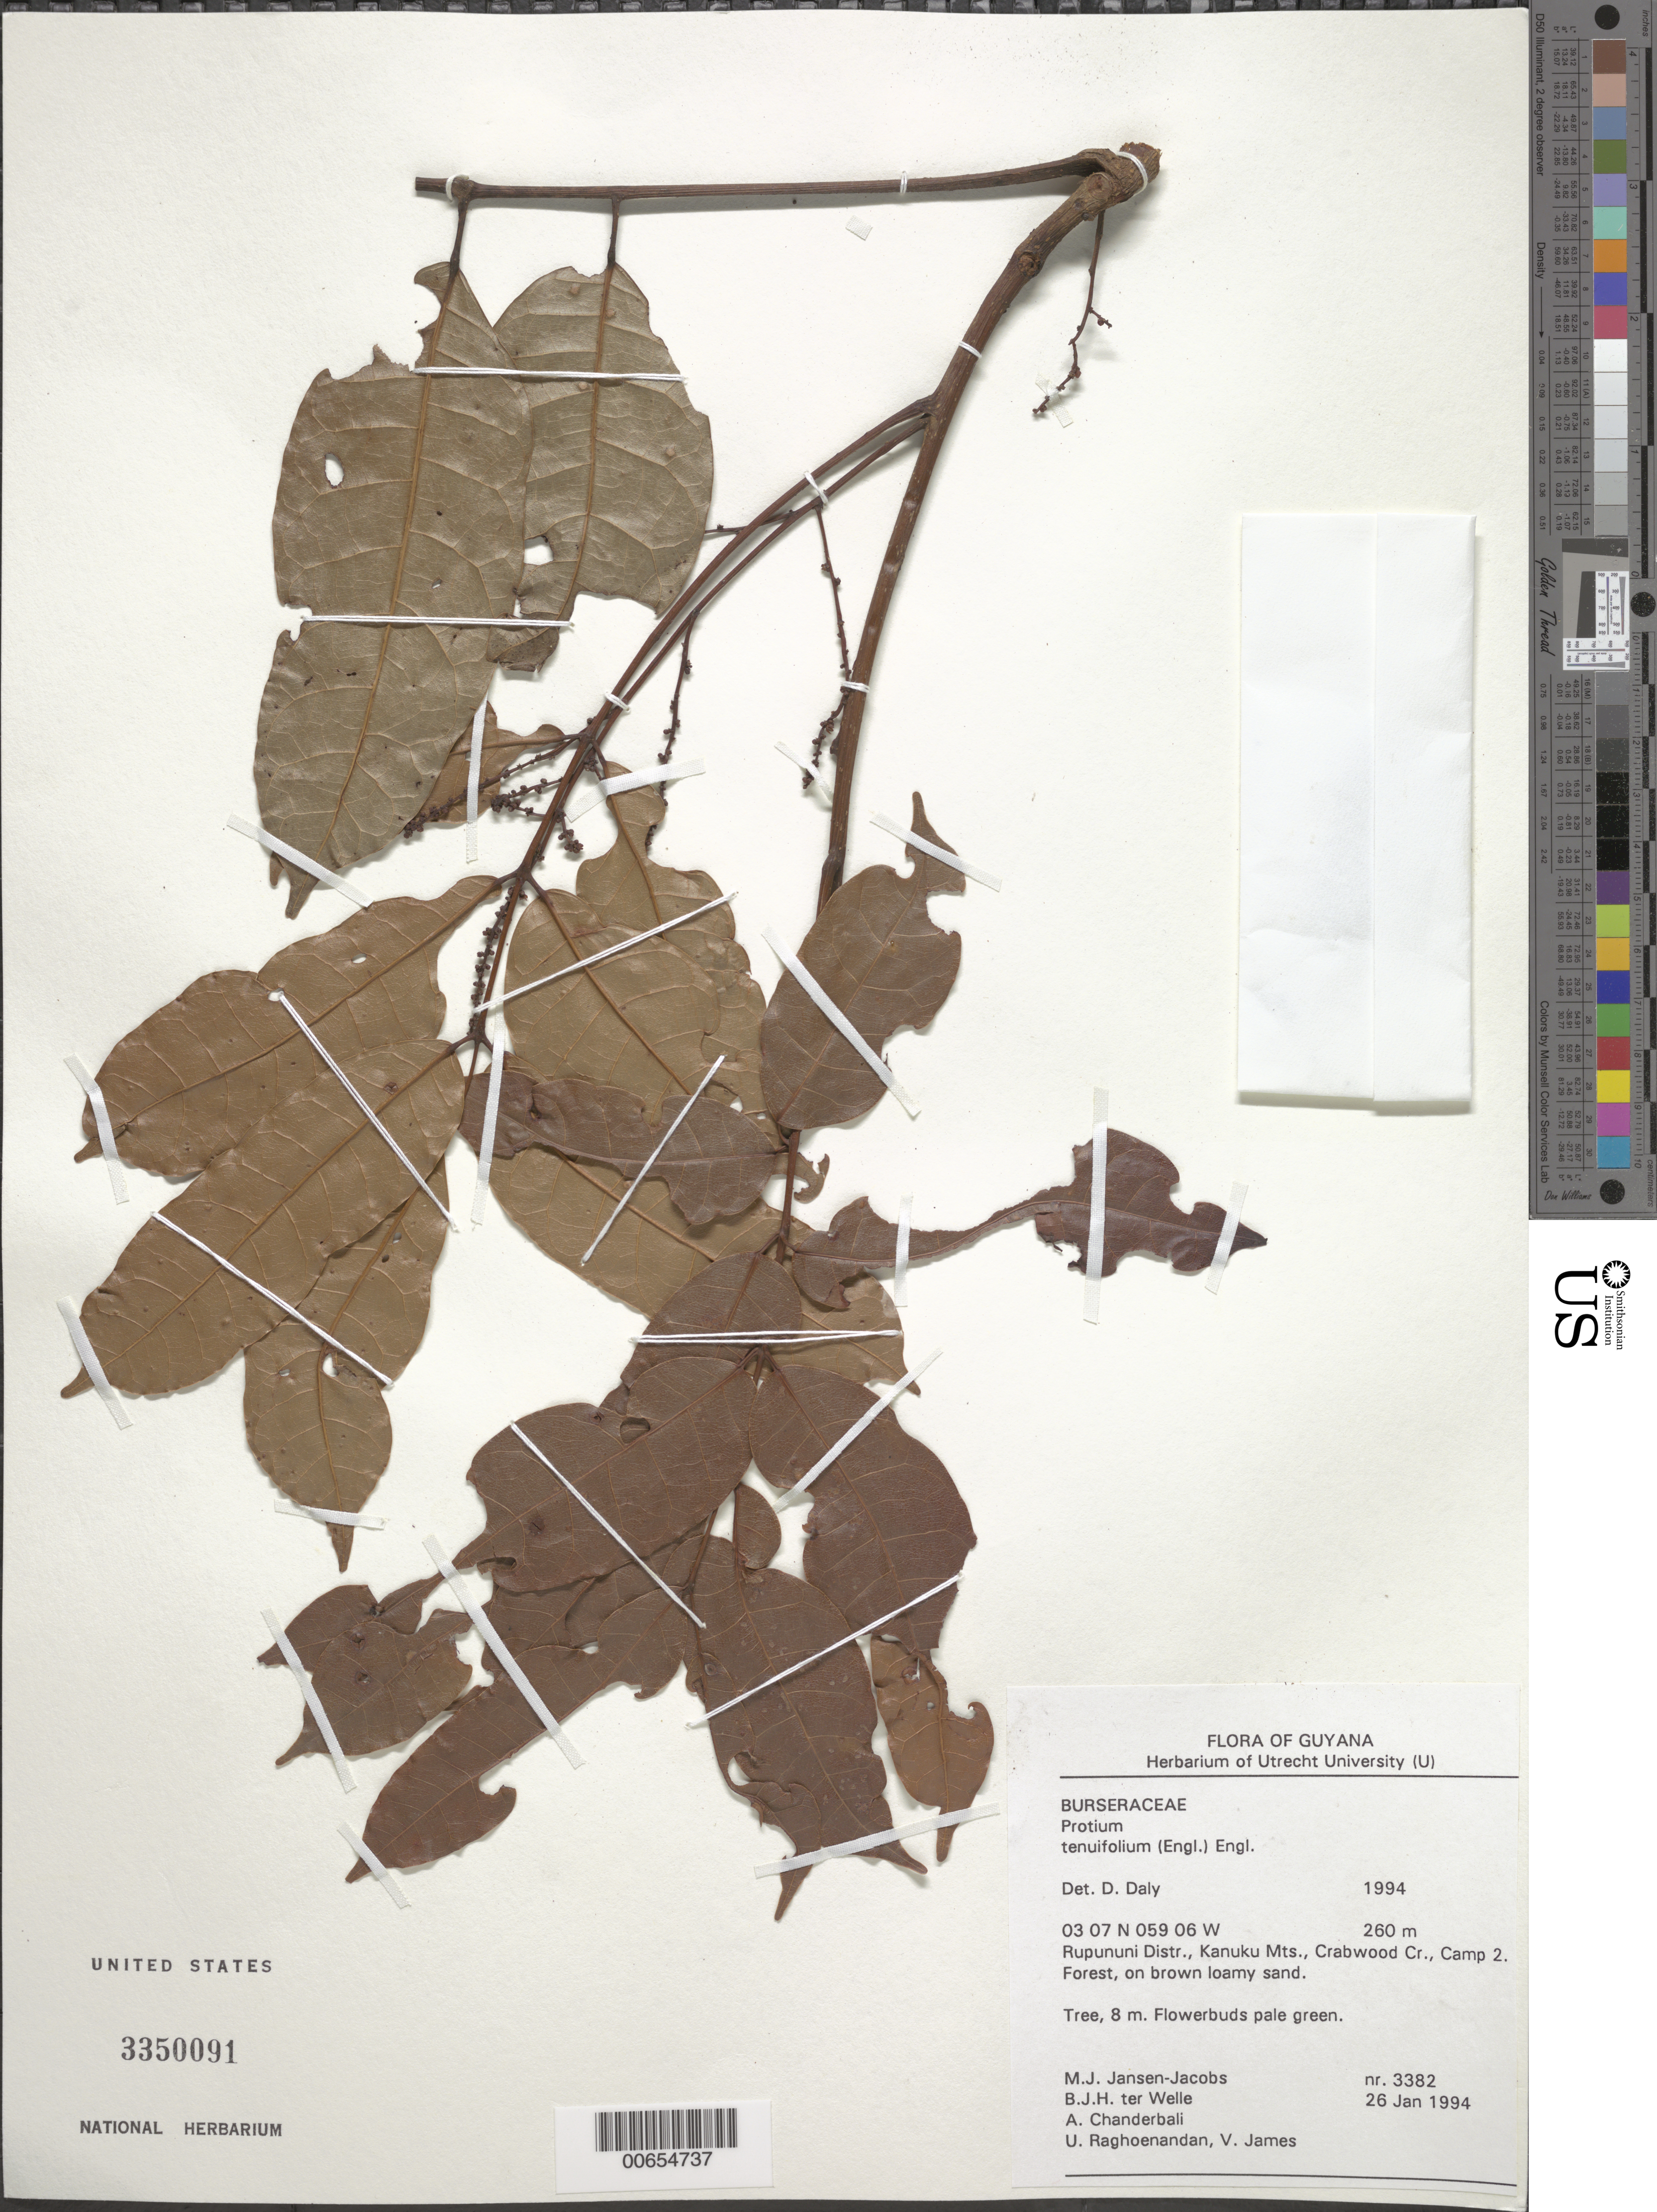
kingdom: Plantae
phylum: Tracheophyta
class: Magnoliopsida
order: Sapindales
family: Burseraceae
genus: Protium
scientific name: Protium tenuifolium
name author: (Engl.) Engl.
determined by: Daly, D. C.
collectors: M. J. Jansen-Jacobs, B. Welle, A. S. Chanderbali, U. Raghoenandan & V. James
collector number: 3382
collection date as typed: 26-Jan-94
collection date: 1994-01-26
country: Guyana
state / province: U. Takutu-U. Essequibo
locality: Crabwood Cr., Camp 2, Kanuku Mts., Rupununi District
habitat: Forest, on brown loamy sand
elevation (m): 260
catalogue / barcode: US 3350091